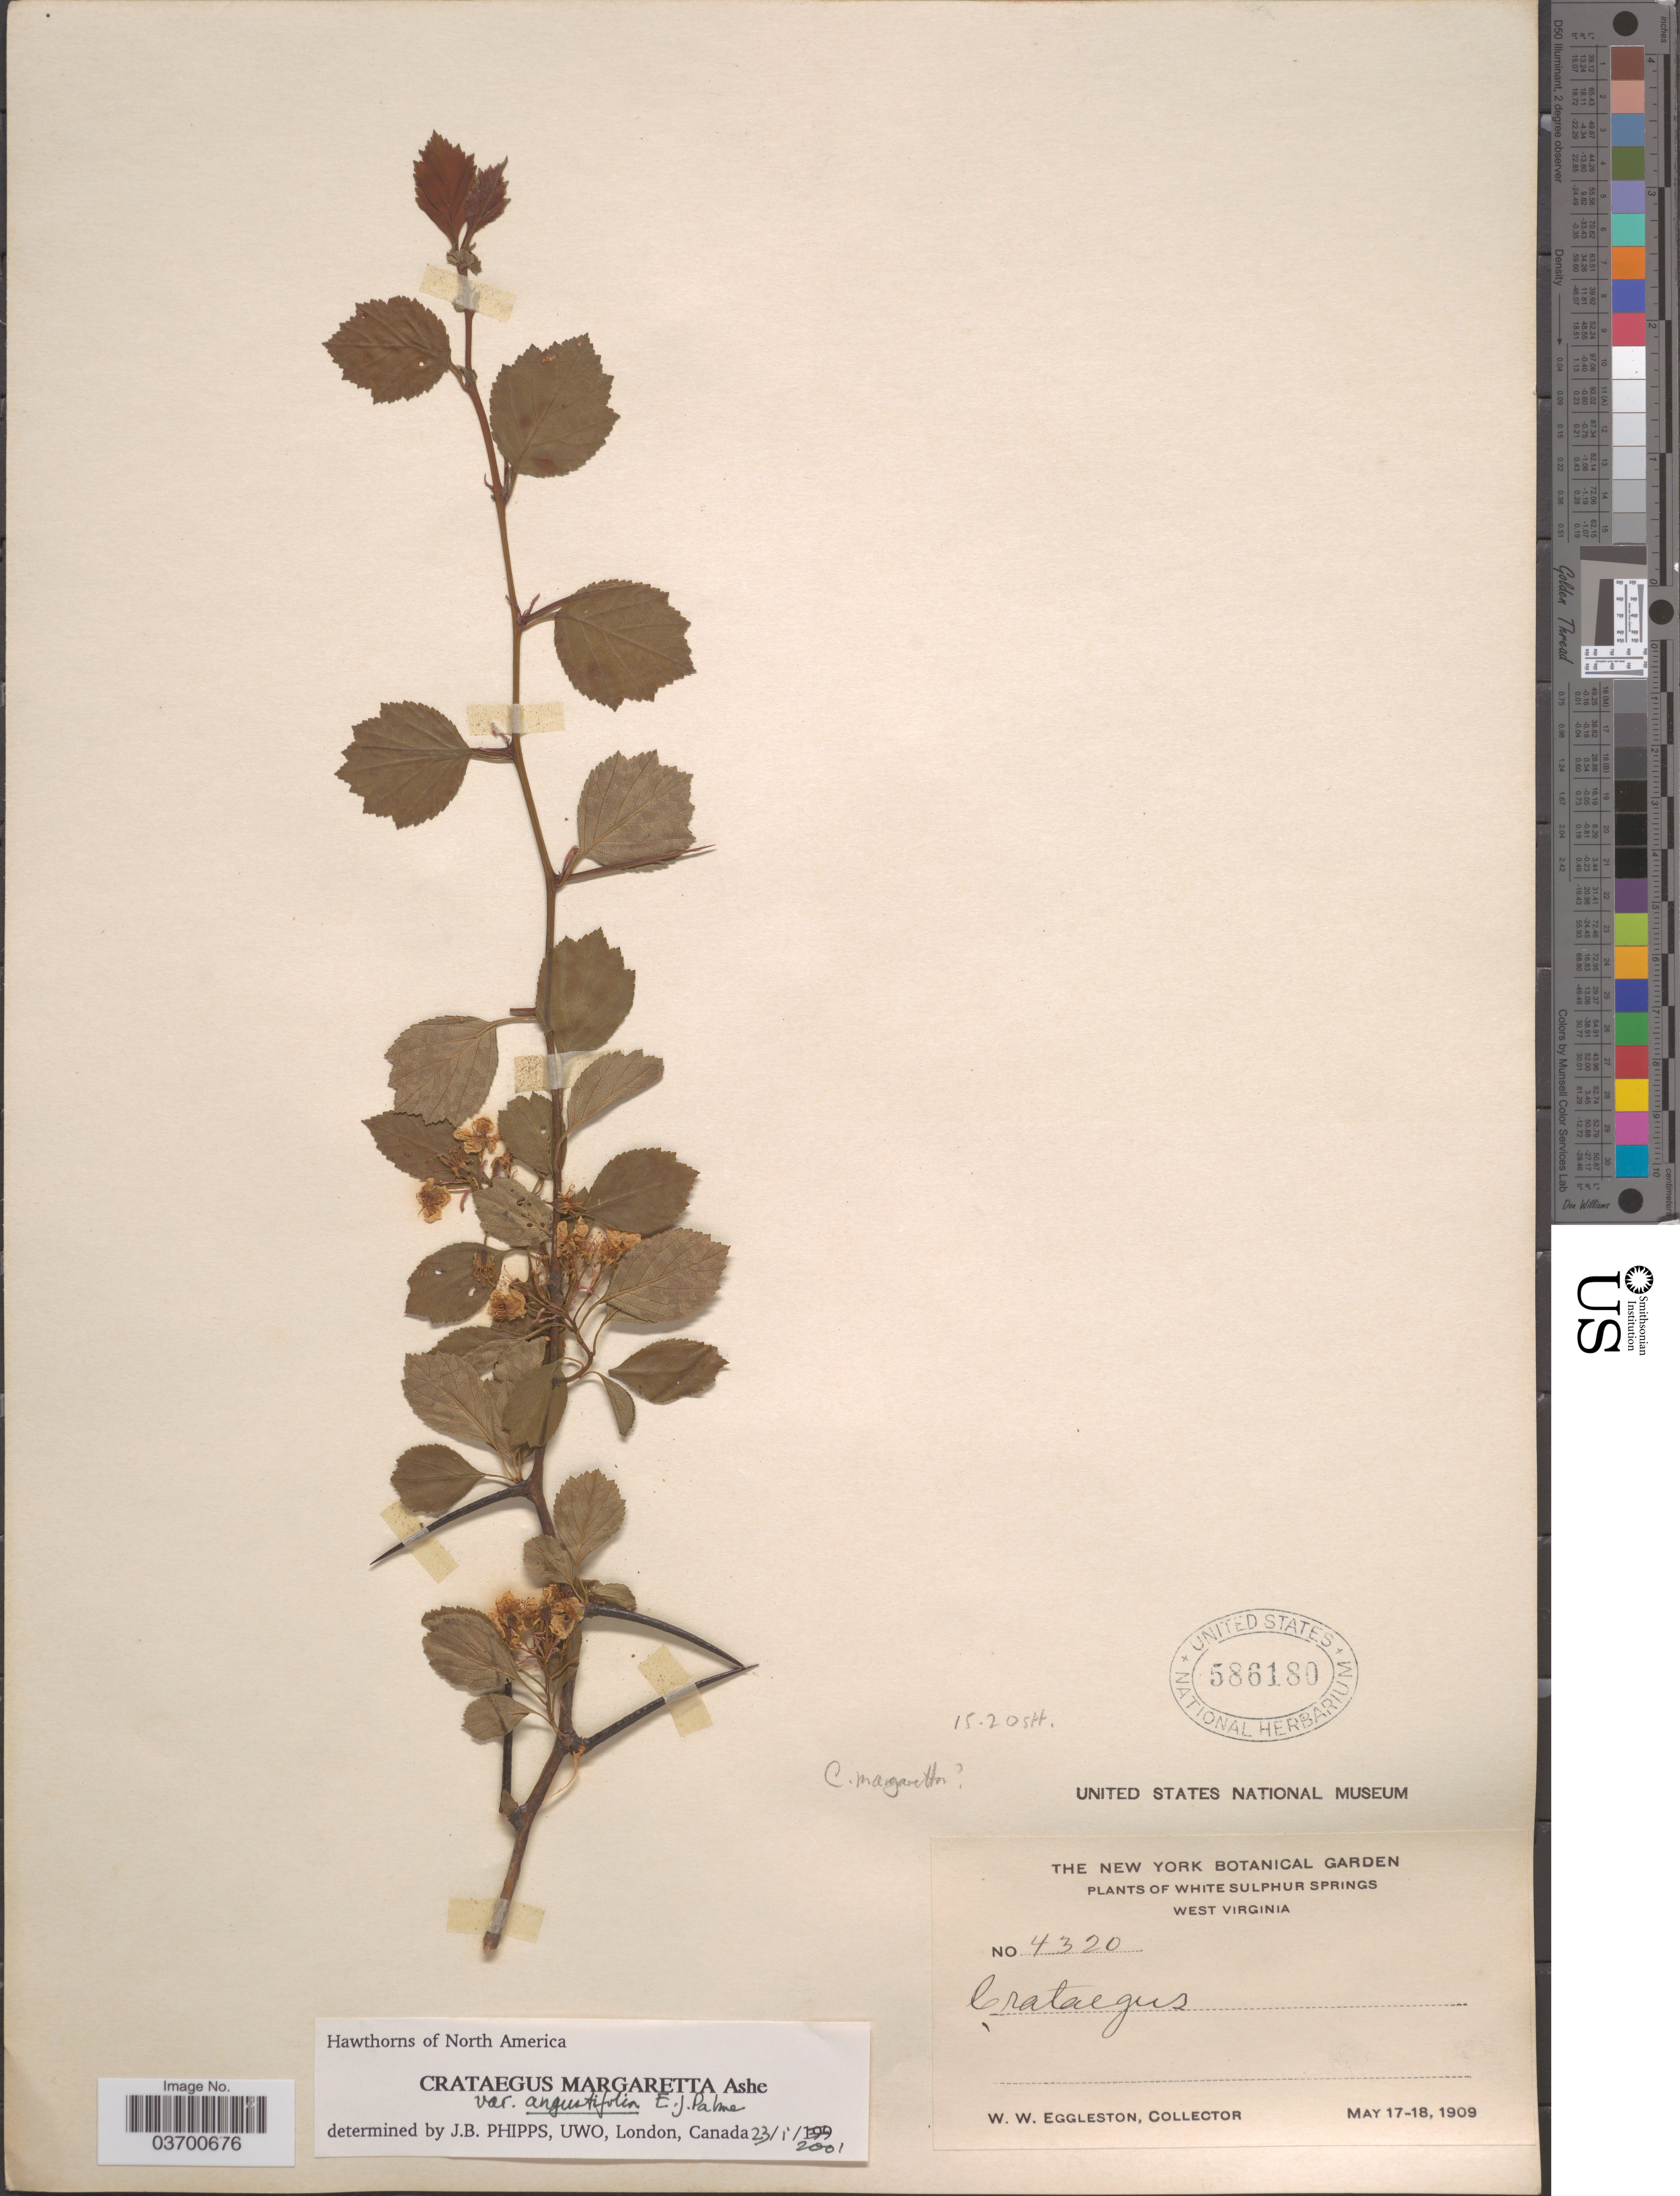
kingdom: Plantae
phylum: Tracheophyta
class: Magnoliopsida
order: Rosales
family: Rosaceae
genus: Crataegus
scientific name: Crataegus margarettae var. angustifolia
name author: E.J. Palmer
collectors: W. W. Eggleston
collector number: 4320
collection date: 1909-05-17/1909-05-18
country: United States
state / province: West Virginia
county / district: Greenbrier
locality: White Sulphur Springs.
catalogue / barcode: US 586180